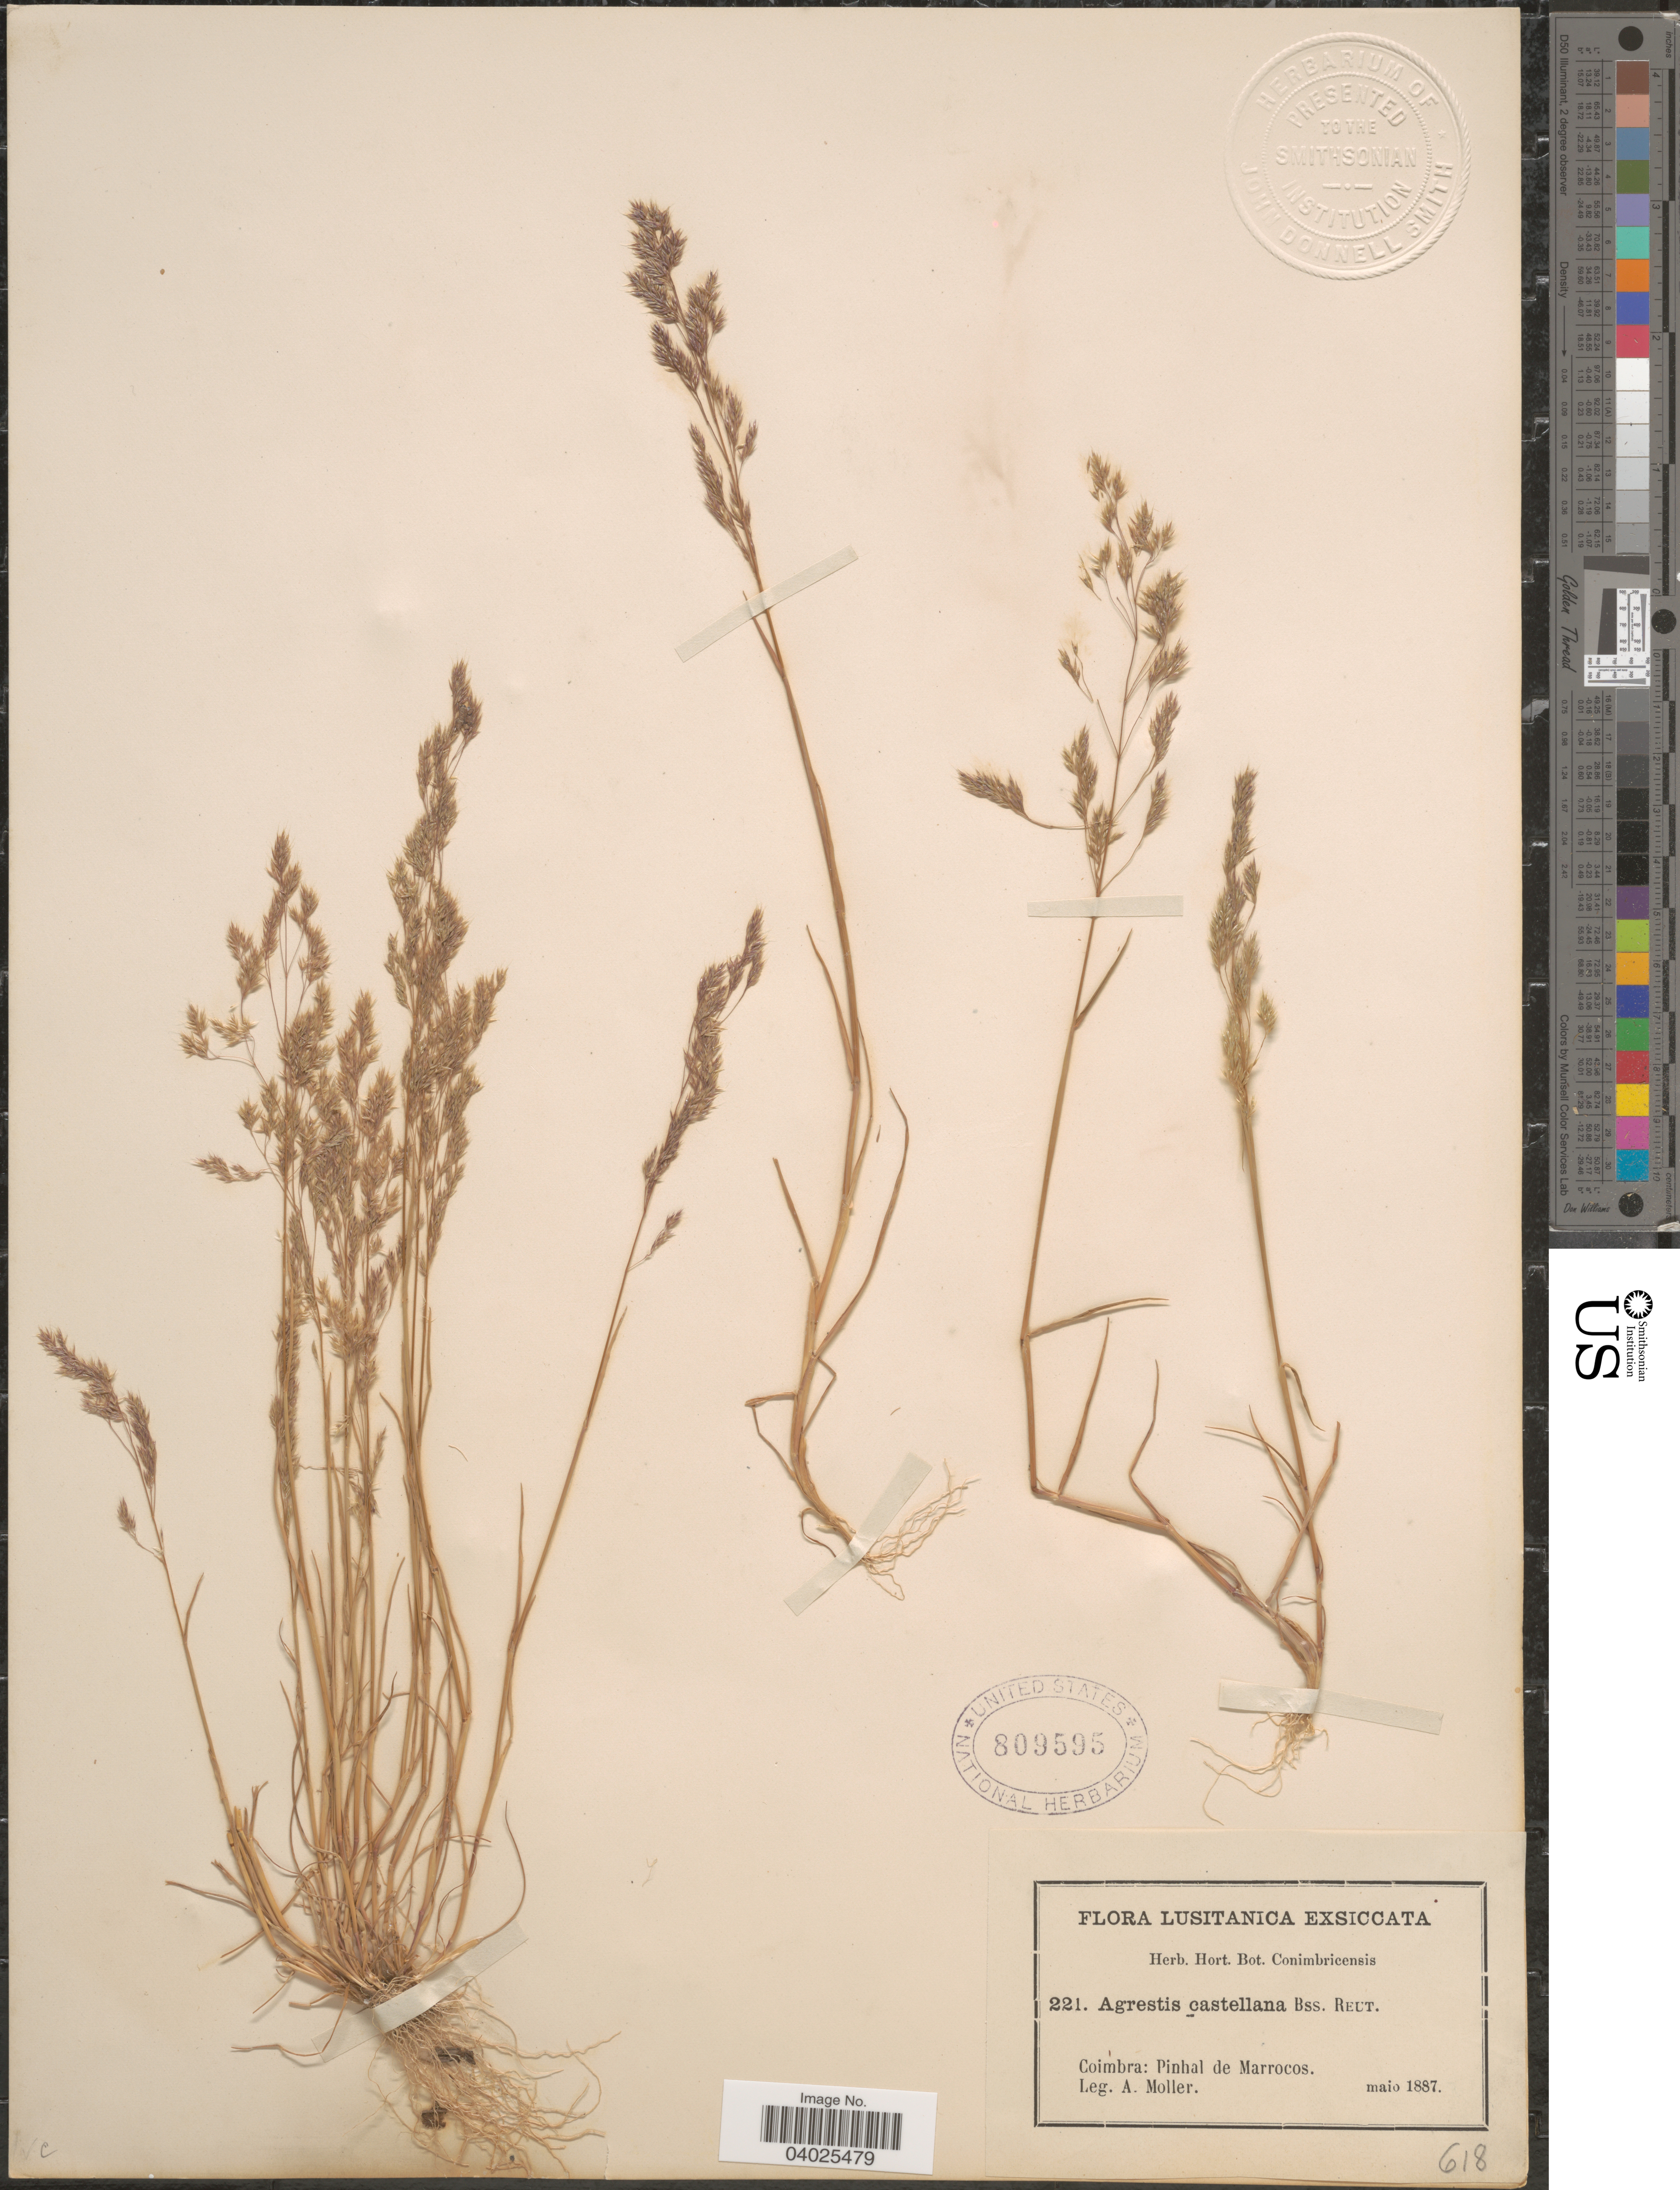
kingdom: Plantae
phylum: Tracheophyta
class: Liliopsida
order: Poales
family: Poaceae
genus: Agrostis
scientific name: Agrostis castellana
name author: Boiss. & Reut.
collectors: A. Moller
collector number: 221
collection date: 1887-05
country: Portugal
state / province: Coimbra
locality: Lusitanica. Pinhal de Marrocos.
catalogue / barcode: US 809595